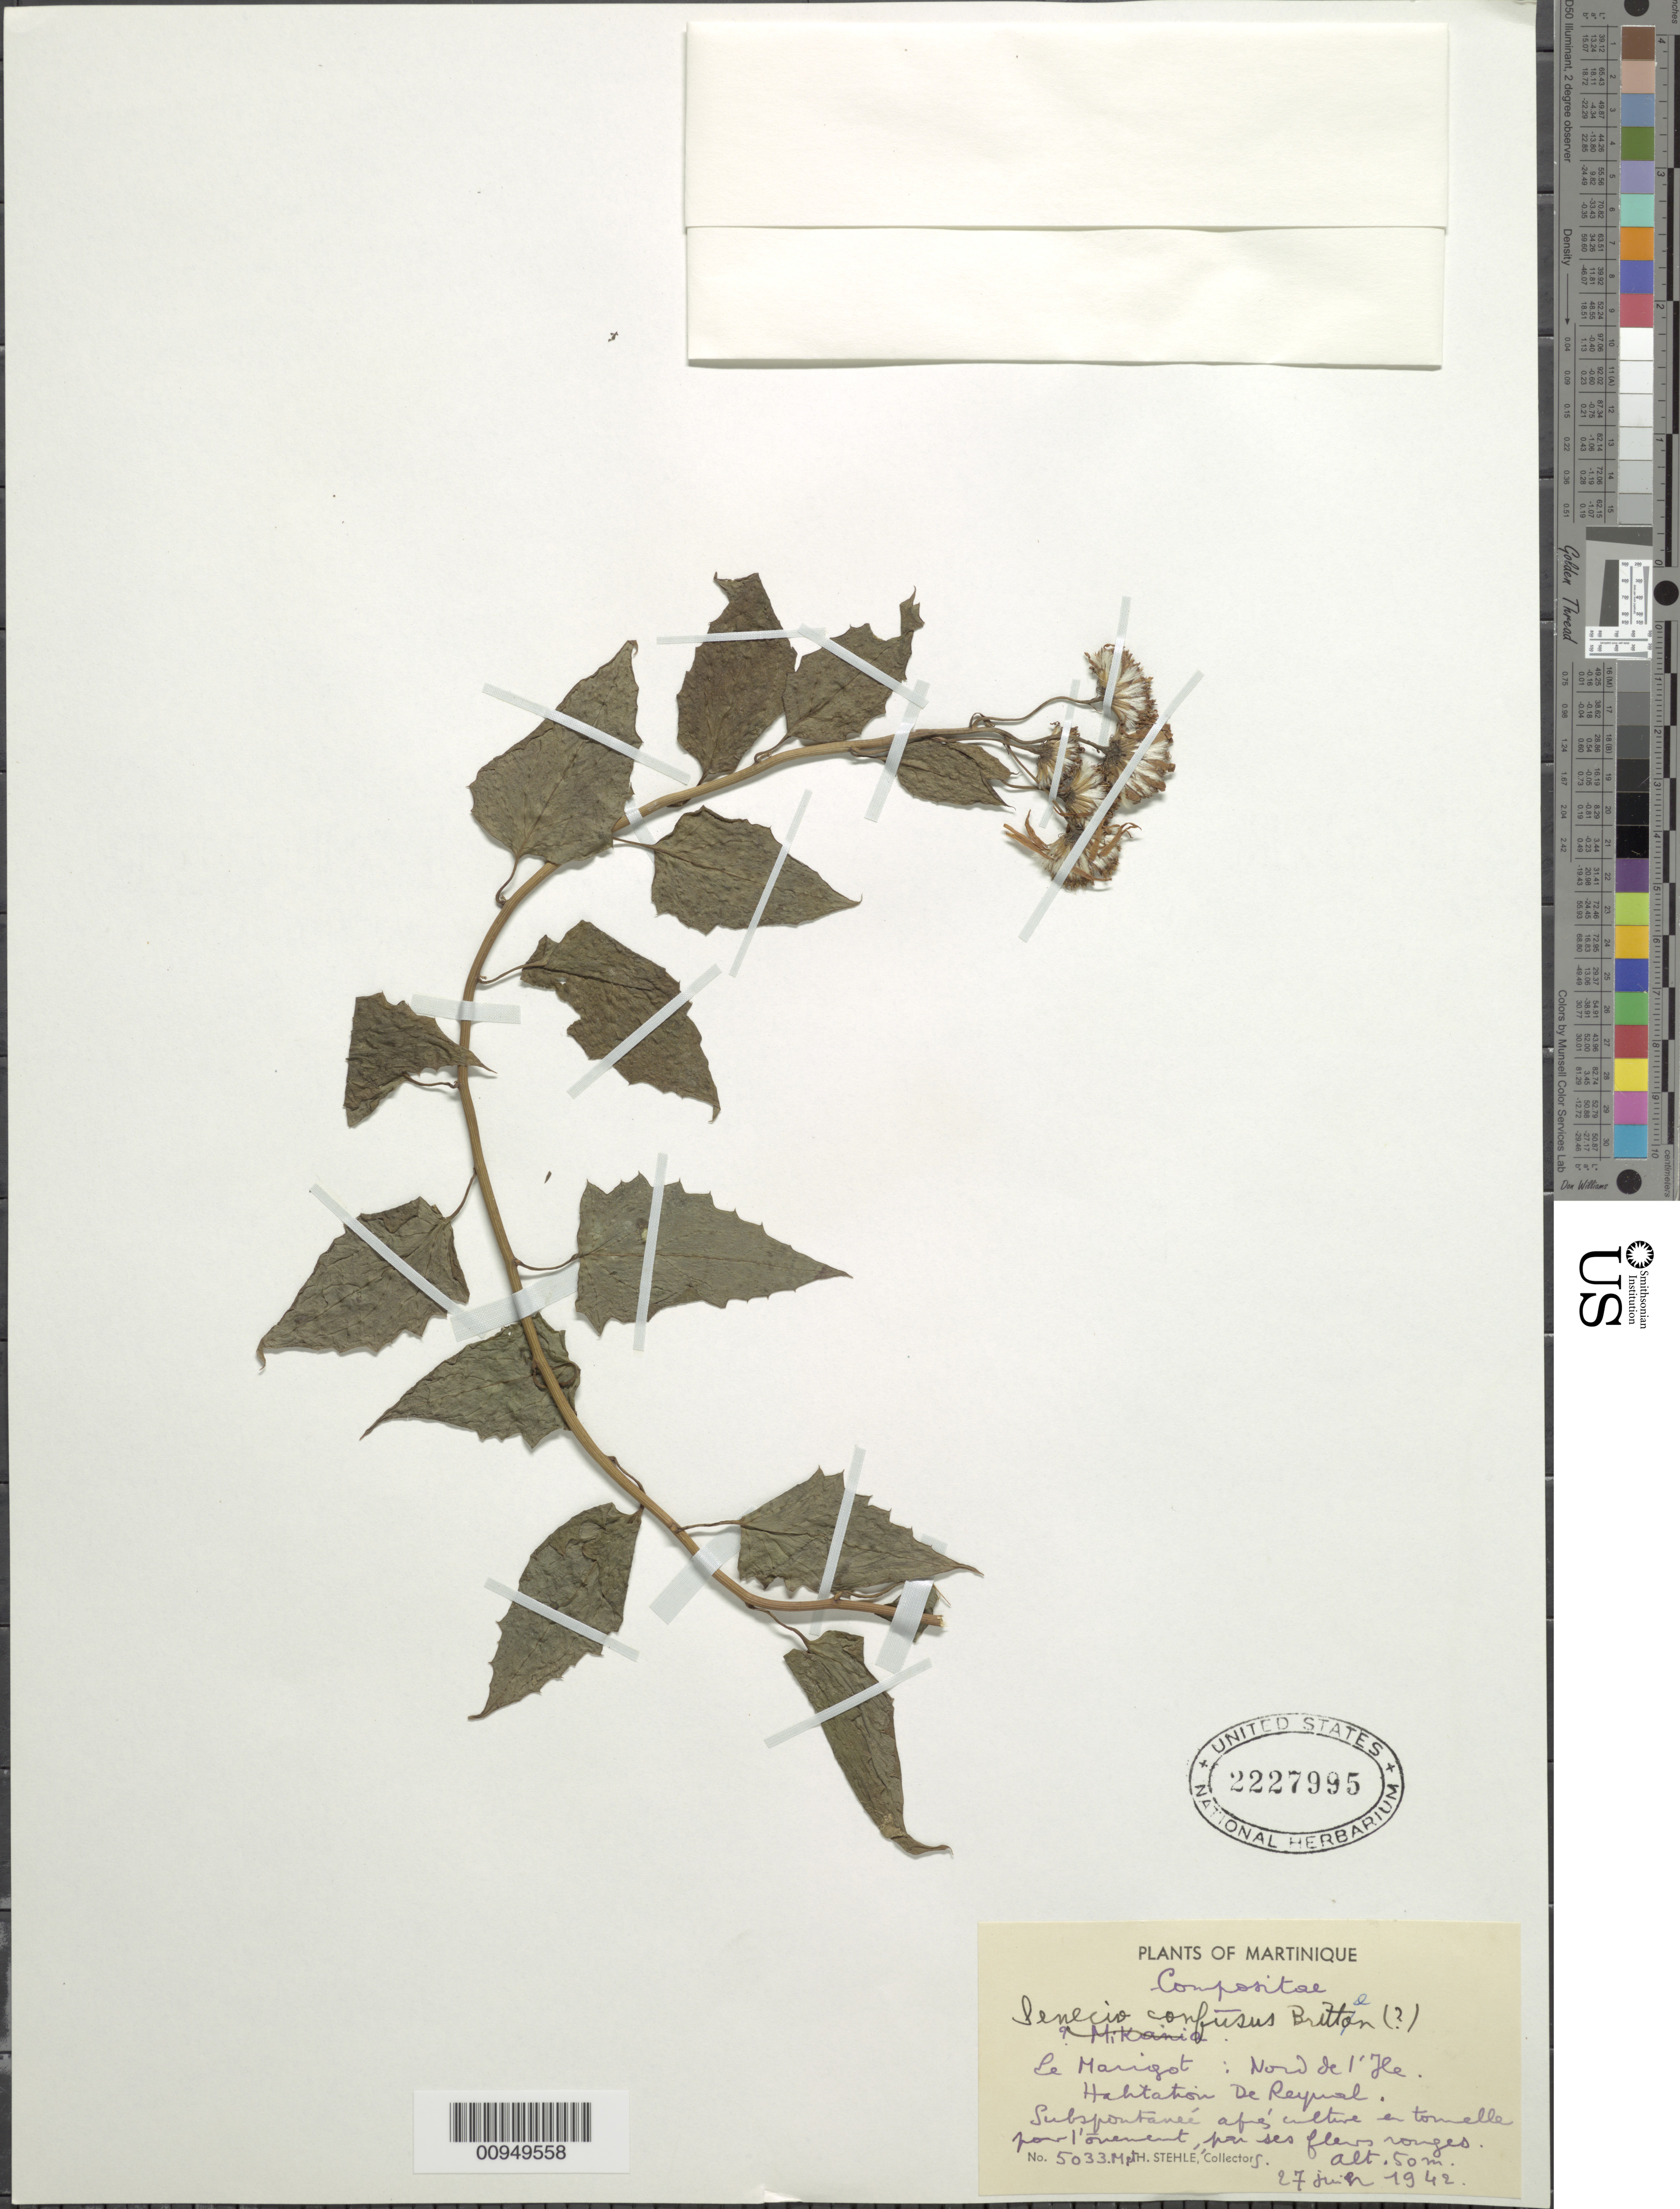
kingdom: Plantae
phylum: Tracheophyta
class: Magnoliopsida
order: Asterales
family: Asteraceae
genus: Pseudogynoxys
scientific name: Pseudogynoxys chenopodioides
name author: (Kunth) Cabrera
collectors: H. Stehlé & M. Stehlé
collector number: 5033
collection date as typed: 27 Jul 1942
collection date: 1942-07-27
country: Martinique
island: Martinique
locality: Le Marigot, Nord de I'Ile, Habitation de "Reprsil"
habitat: "subspontaneé afis' cultive en tomelle pov l'óverent"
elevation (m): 50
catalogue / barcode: US 2227995